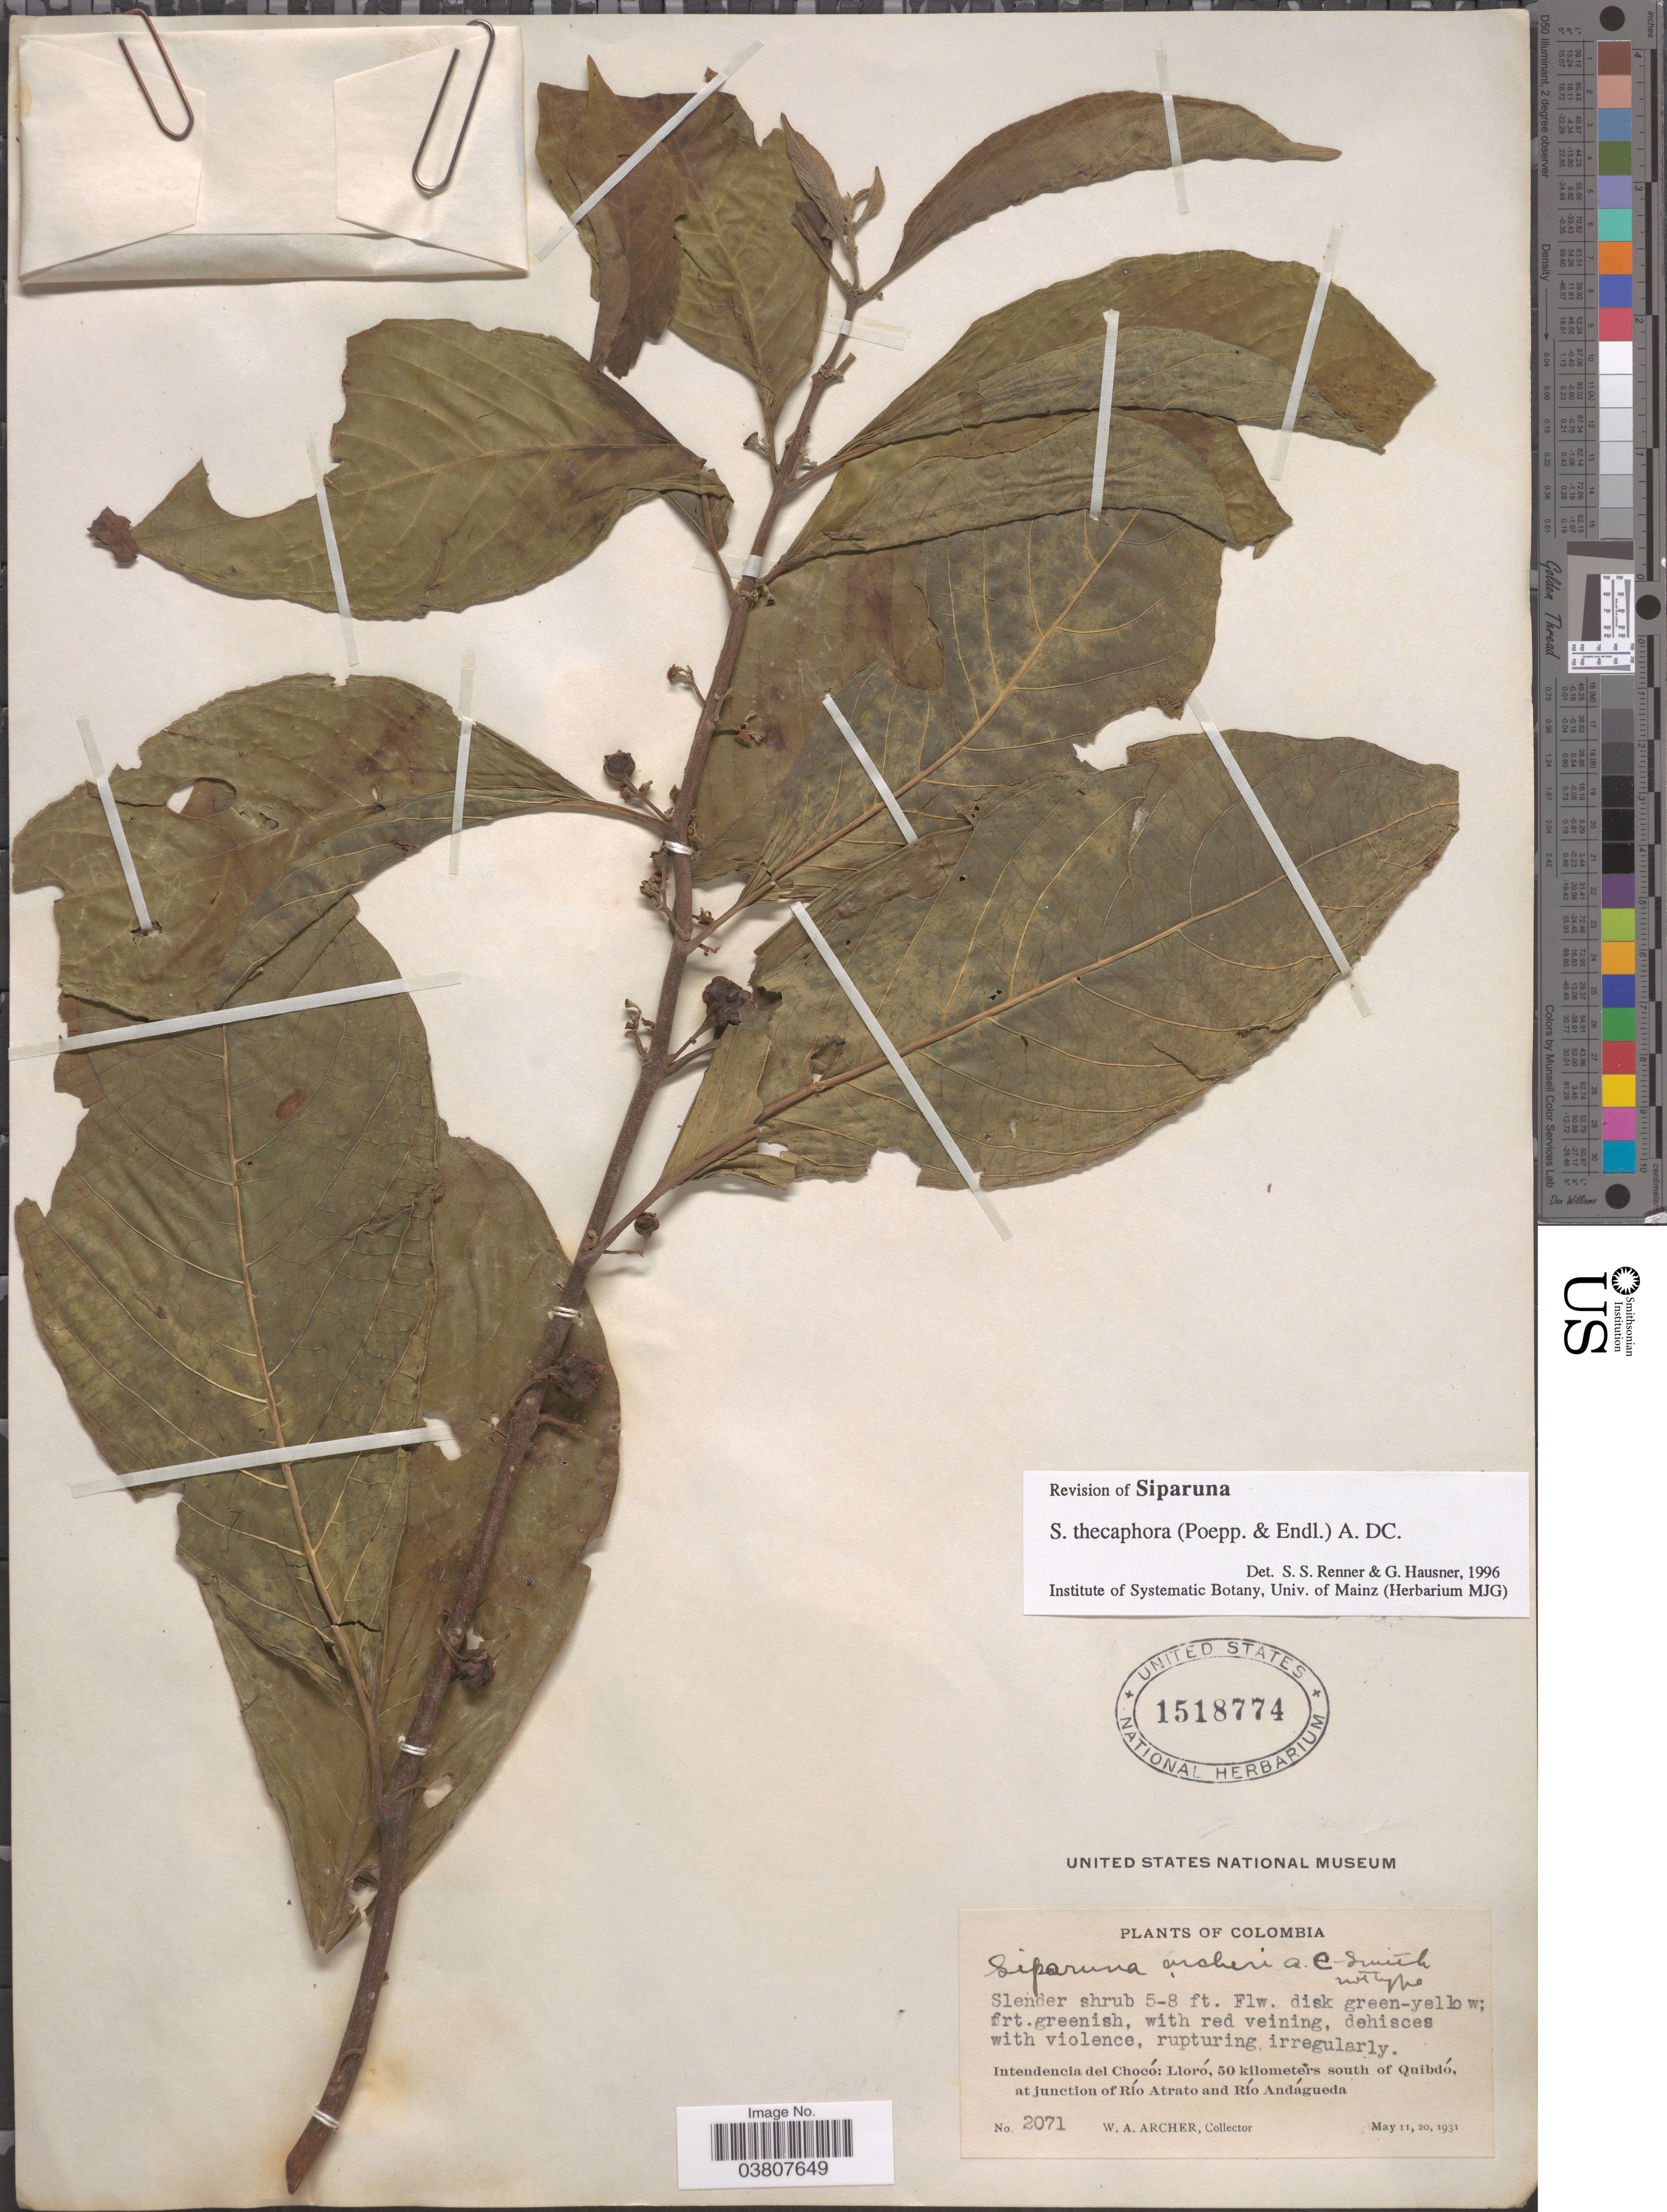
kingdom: Plantae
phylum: Tracheophyta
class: Magnoliopsida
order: Laurales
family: Siparunaceae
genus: Siparuna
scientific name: Siparuna thecaphora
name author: (Poepp. & Endl.) A. DC.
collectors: W. Archer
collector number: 2071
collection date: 1931-05-11/1931-05-20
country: Colombia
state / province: Chocó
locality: Intendencia del Chocó: Lloró, 50 kilometers south of Quibdó, at junction of Río Atrato and Río Andágueda.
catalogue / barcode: US 1518774